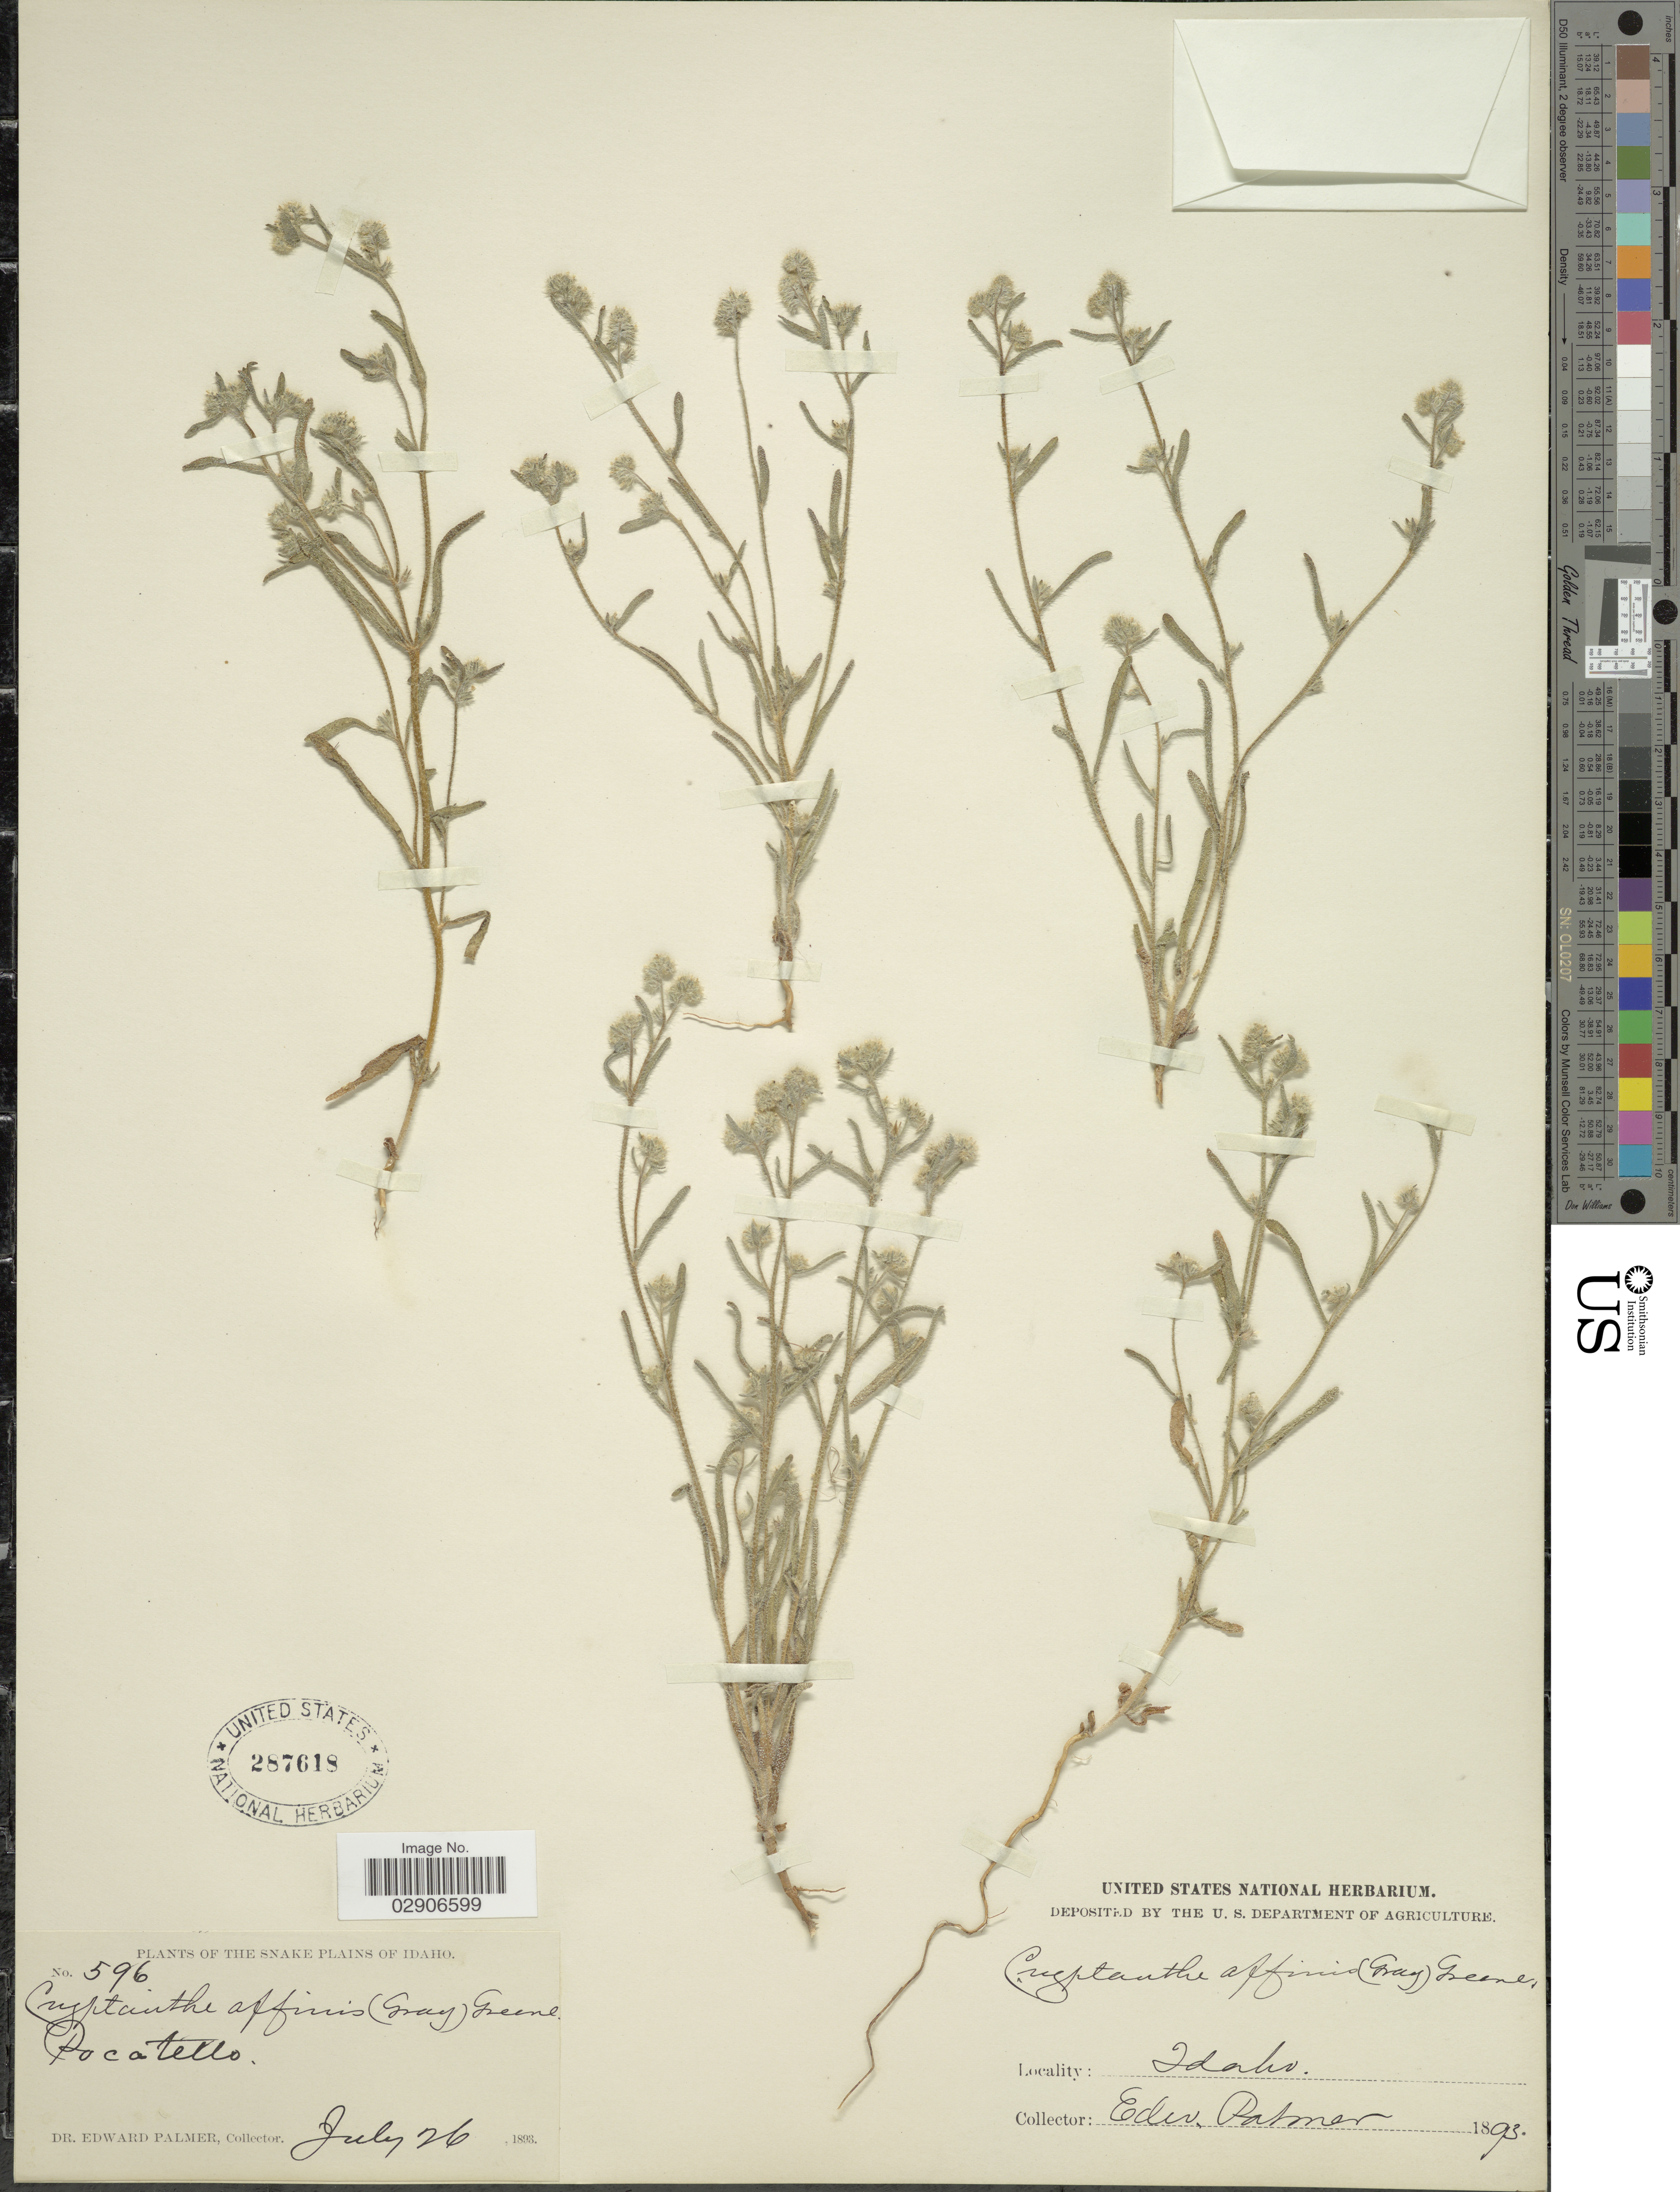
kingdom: Plantae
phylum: Tracheophyta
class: Magnoliopsida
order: Boraginales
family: Boraginaceae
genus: Cryptantha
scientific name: Cryptantha affinis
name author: (A. Gray) Greene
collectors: E. Palmer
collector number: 596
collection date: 1893-07-26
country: United States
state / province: Idaho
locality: Pocatello. Idaho. The Snake Plains of Idaho.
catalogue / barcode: US 287618